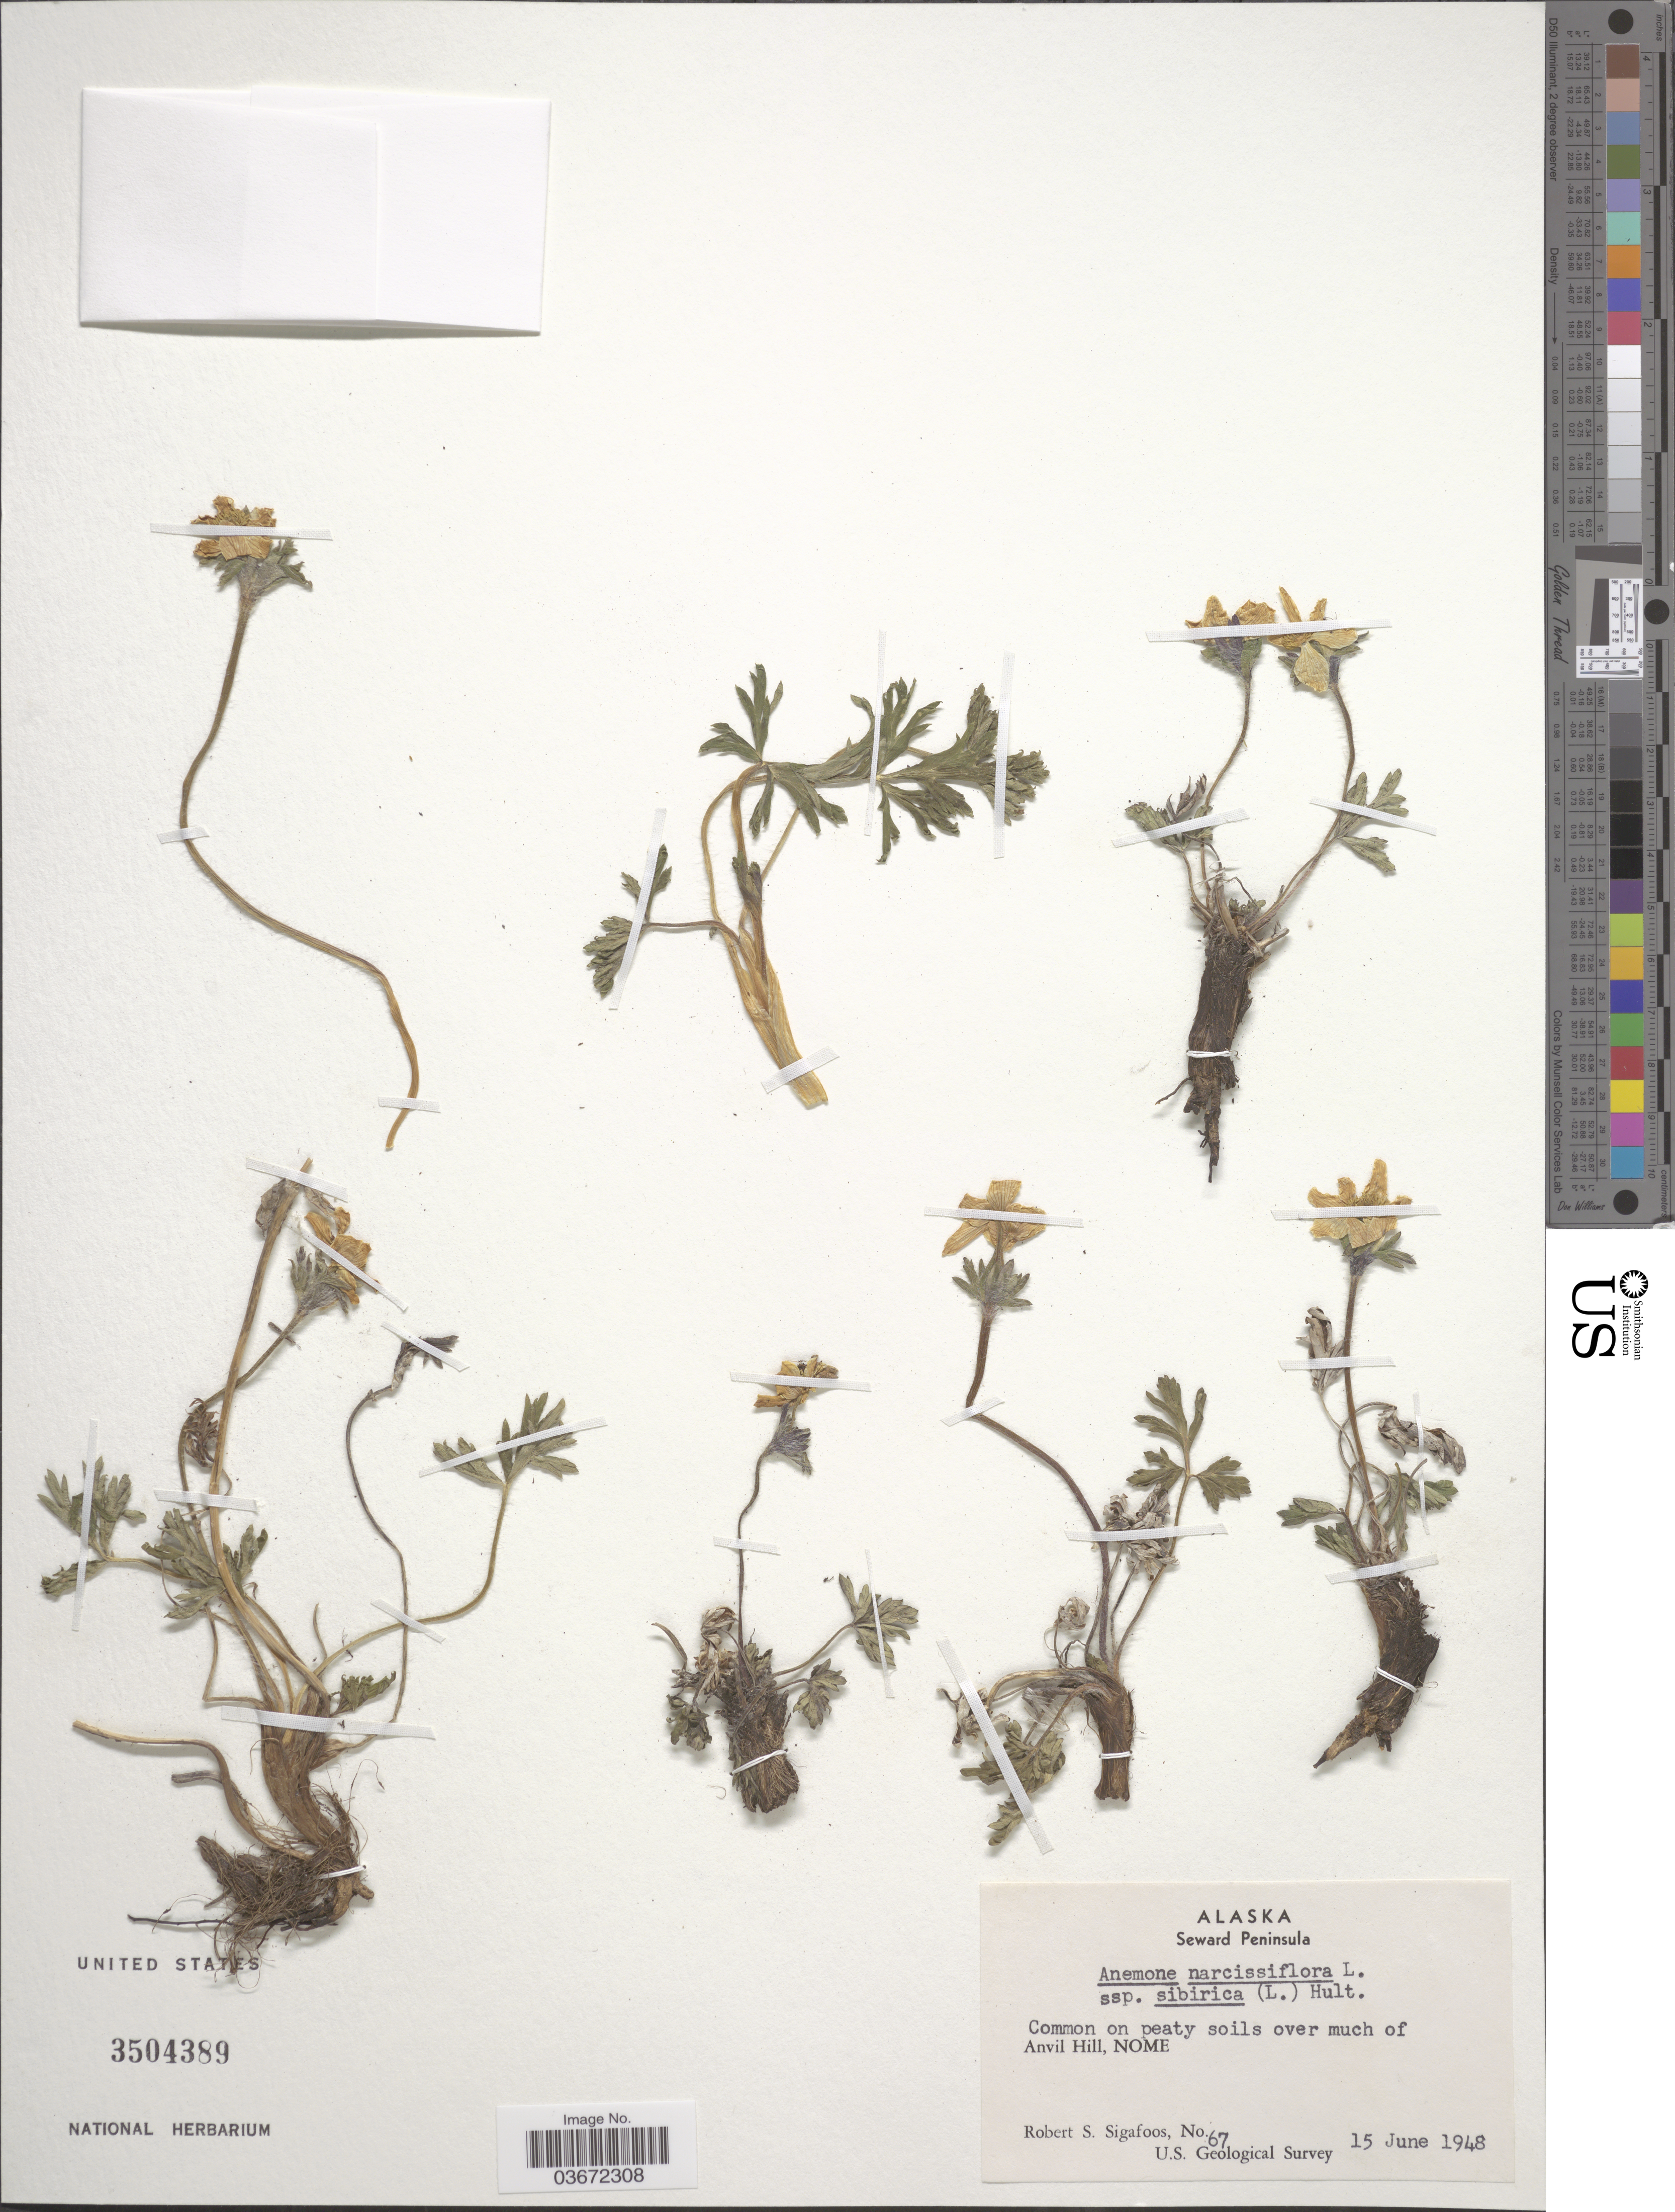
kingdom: Plantae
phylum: Tracheophyta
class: Magnoliopsida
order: Ranunculales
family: Ranunculaceae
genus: Anemone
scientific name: Anemone narcissiflora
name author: L.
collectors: R. Sigafoos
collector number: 67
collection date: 1948-06-15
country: United States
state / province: Alaska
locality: Seward Peninsula. Anvil Hill, Nome.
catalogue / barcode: US 3504389